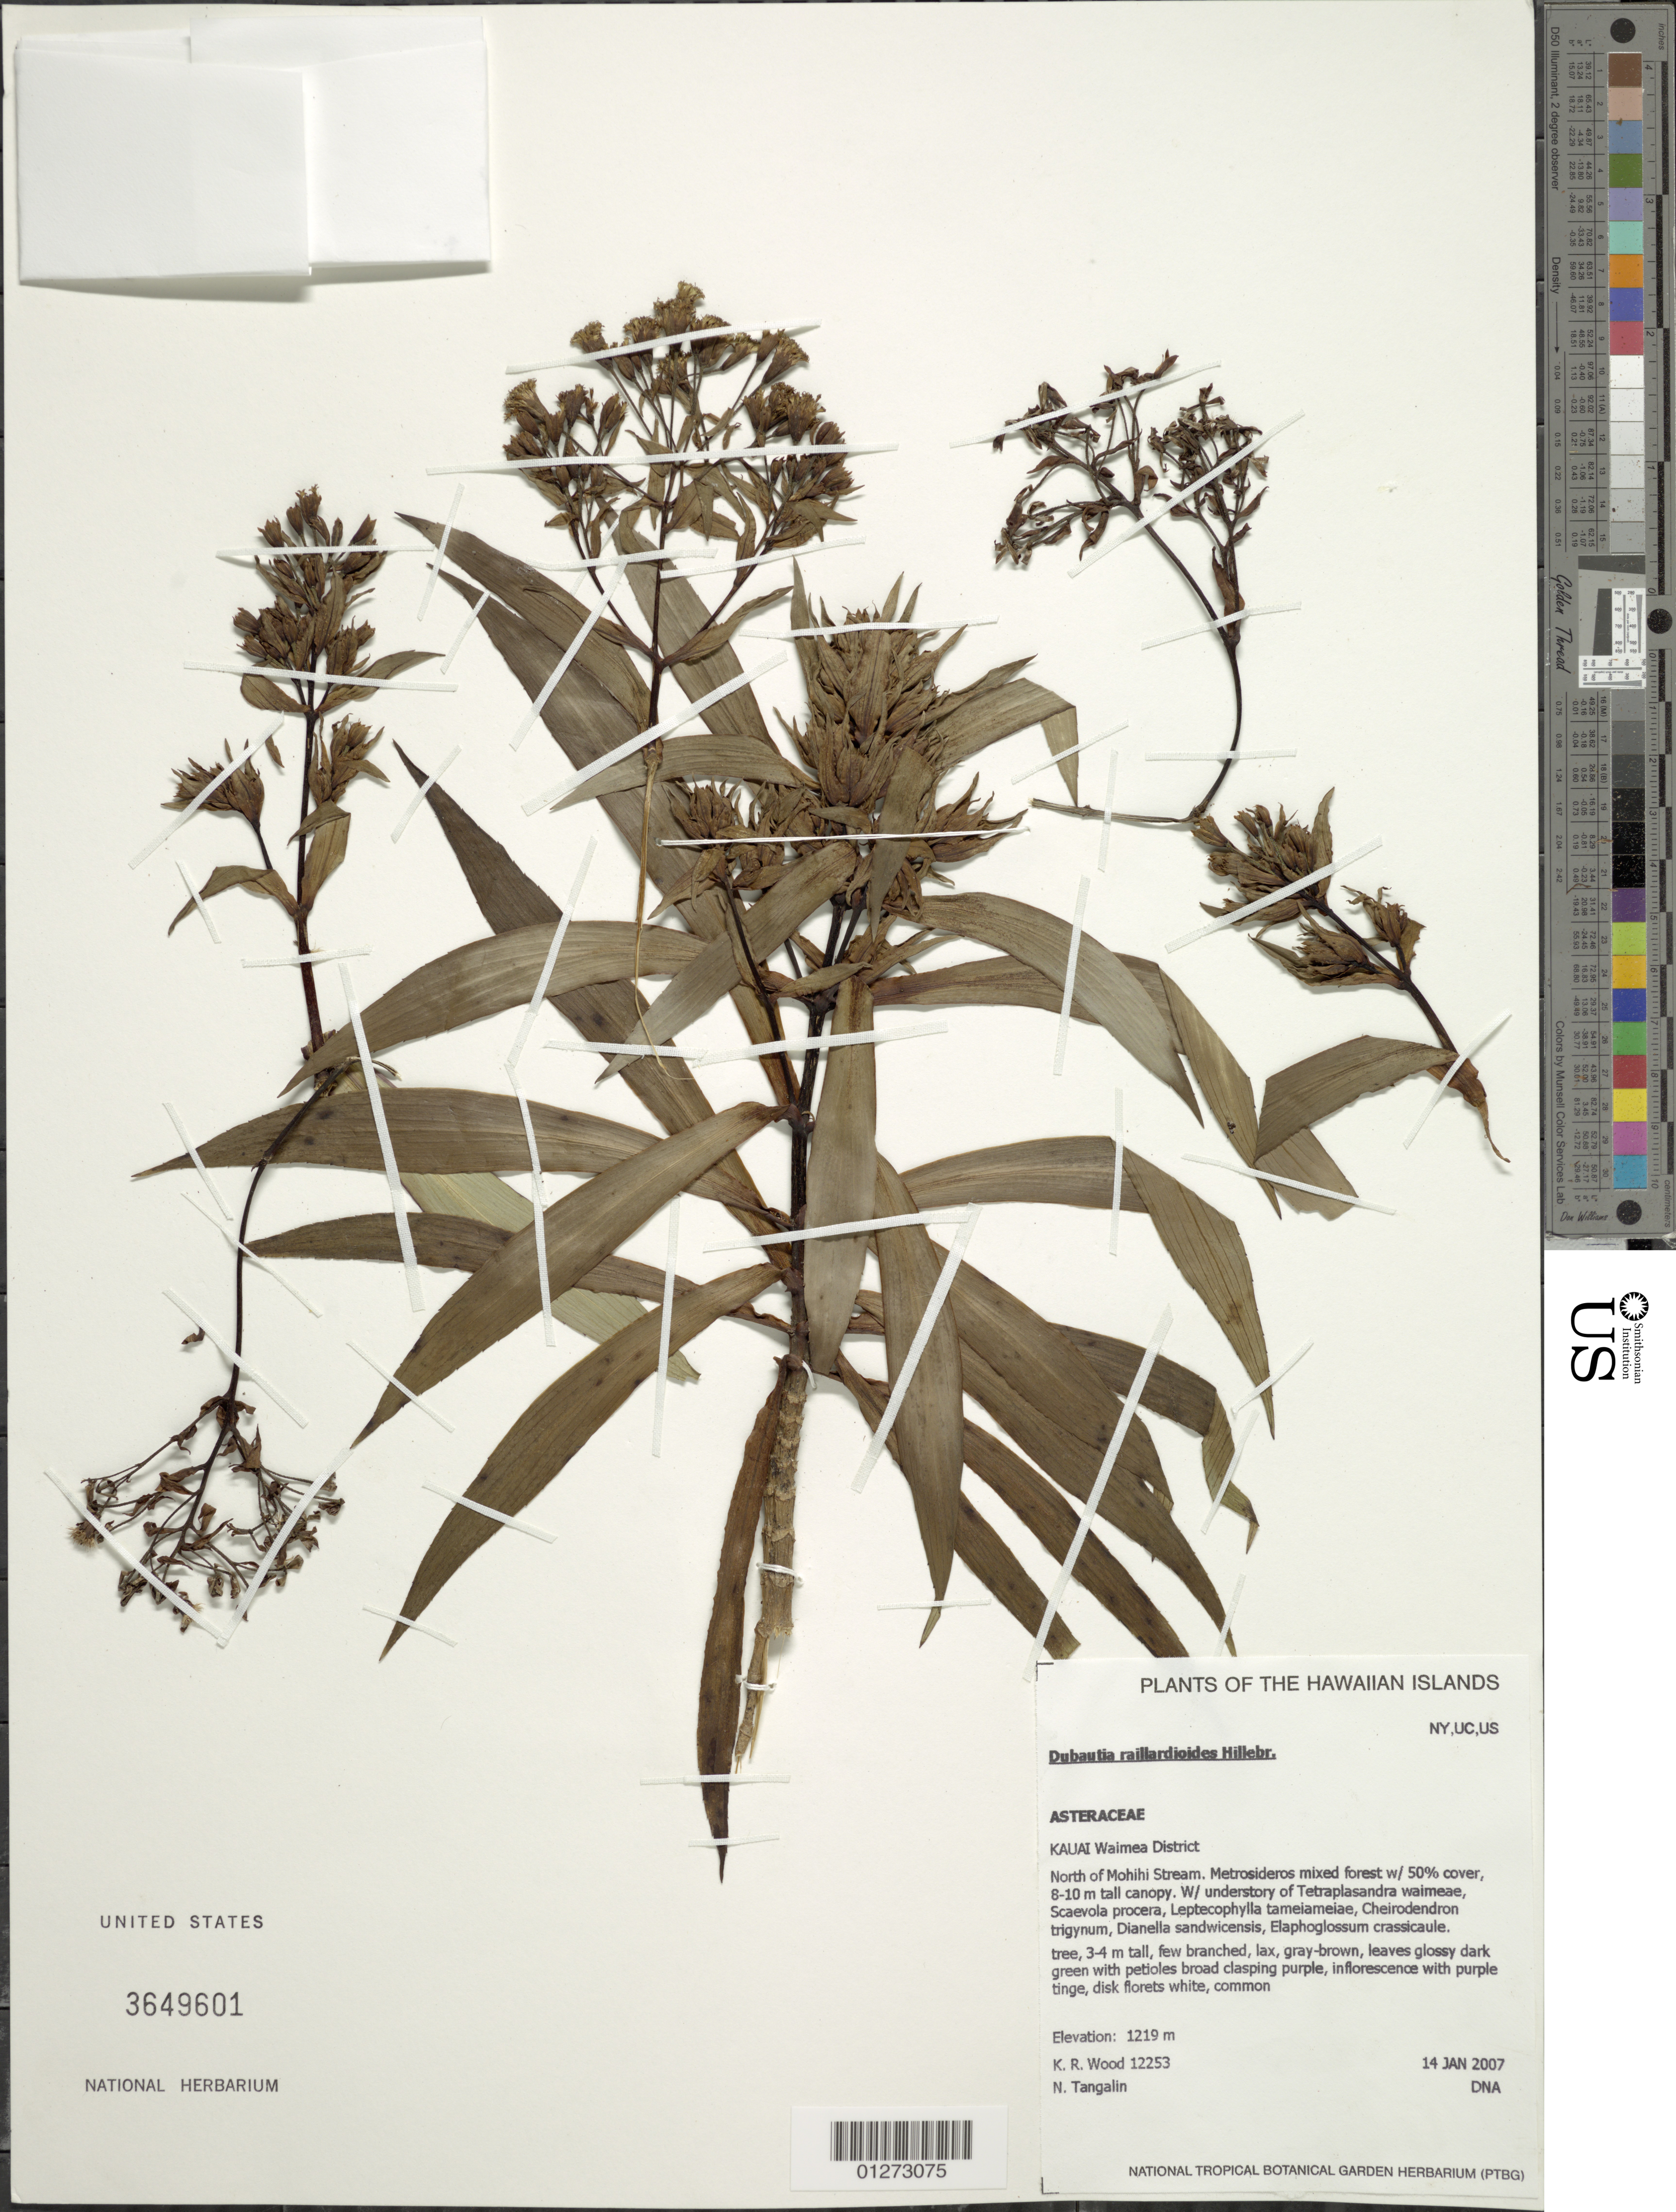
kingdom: Plantae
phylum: Tracheophyta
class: Magnoliopsida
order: Asterales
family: Asteraceae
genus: Dubautia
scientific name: Dubautia raillardioides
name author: Hillebr.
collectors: K. R. Wood & N. Tangalin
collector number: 12253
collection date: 2007-01-14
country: United States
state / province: Hawaii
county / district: Kauai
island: Kaua'i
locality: Waimea District, North of Mohihi Stream.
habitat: Mixed forest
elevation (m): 1219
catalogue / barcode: US 3649601